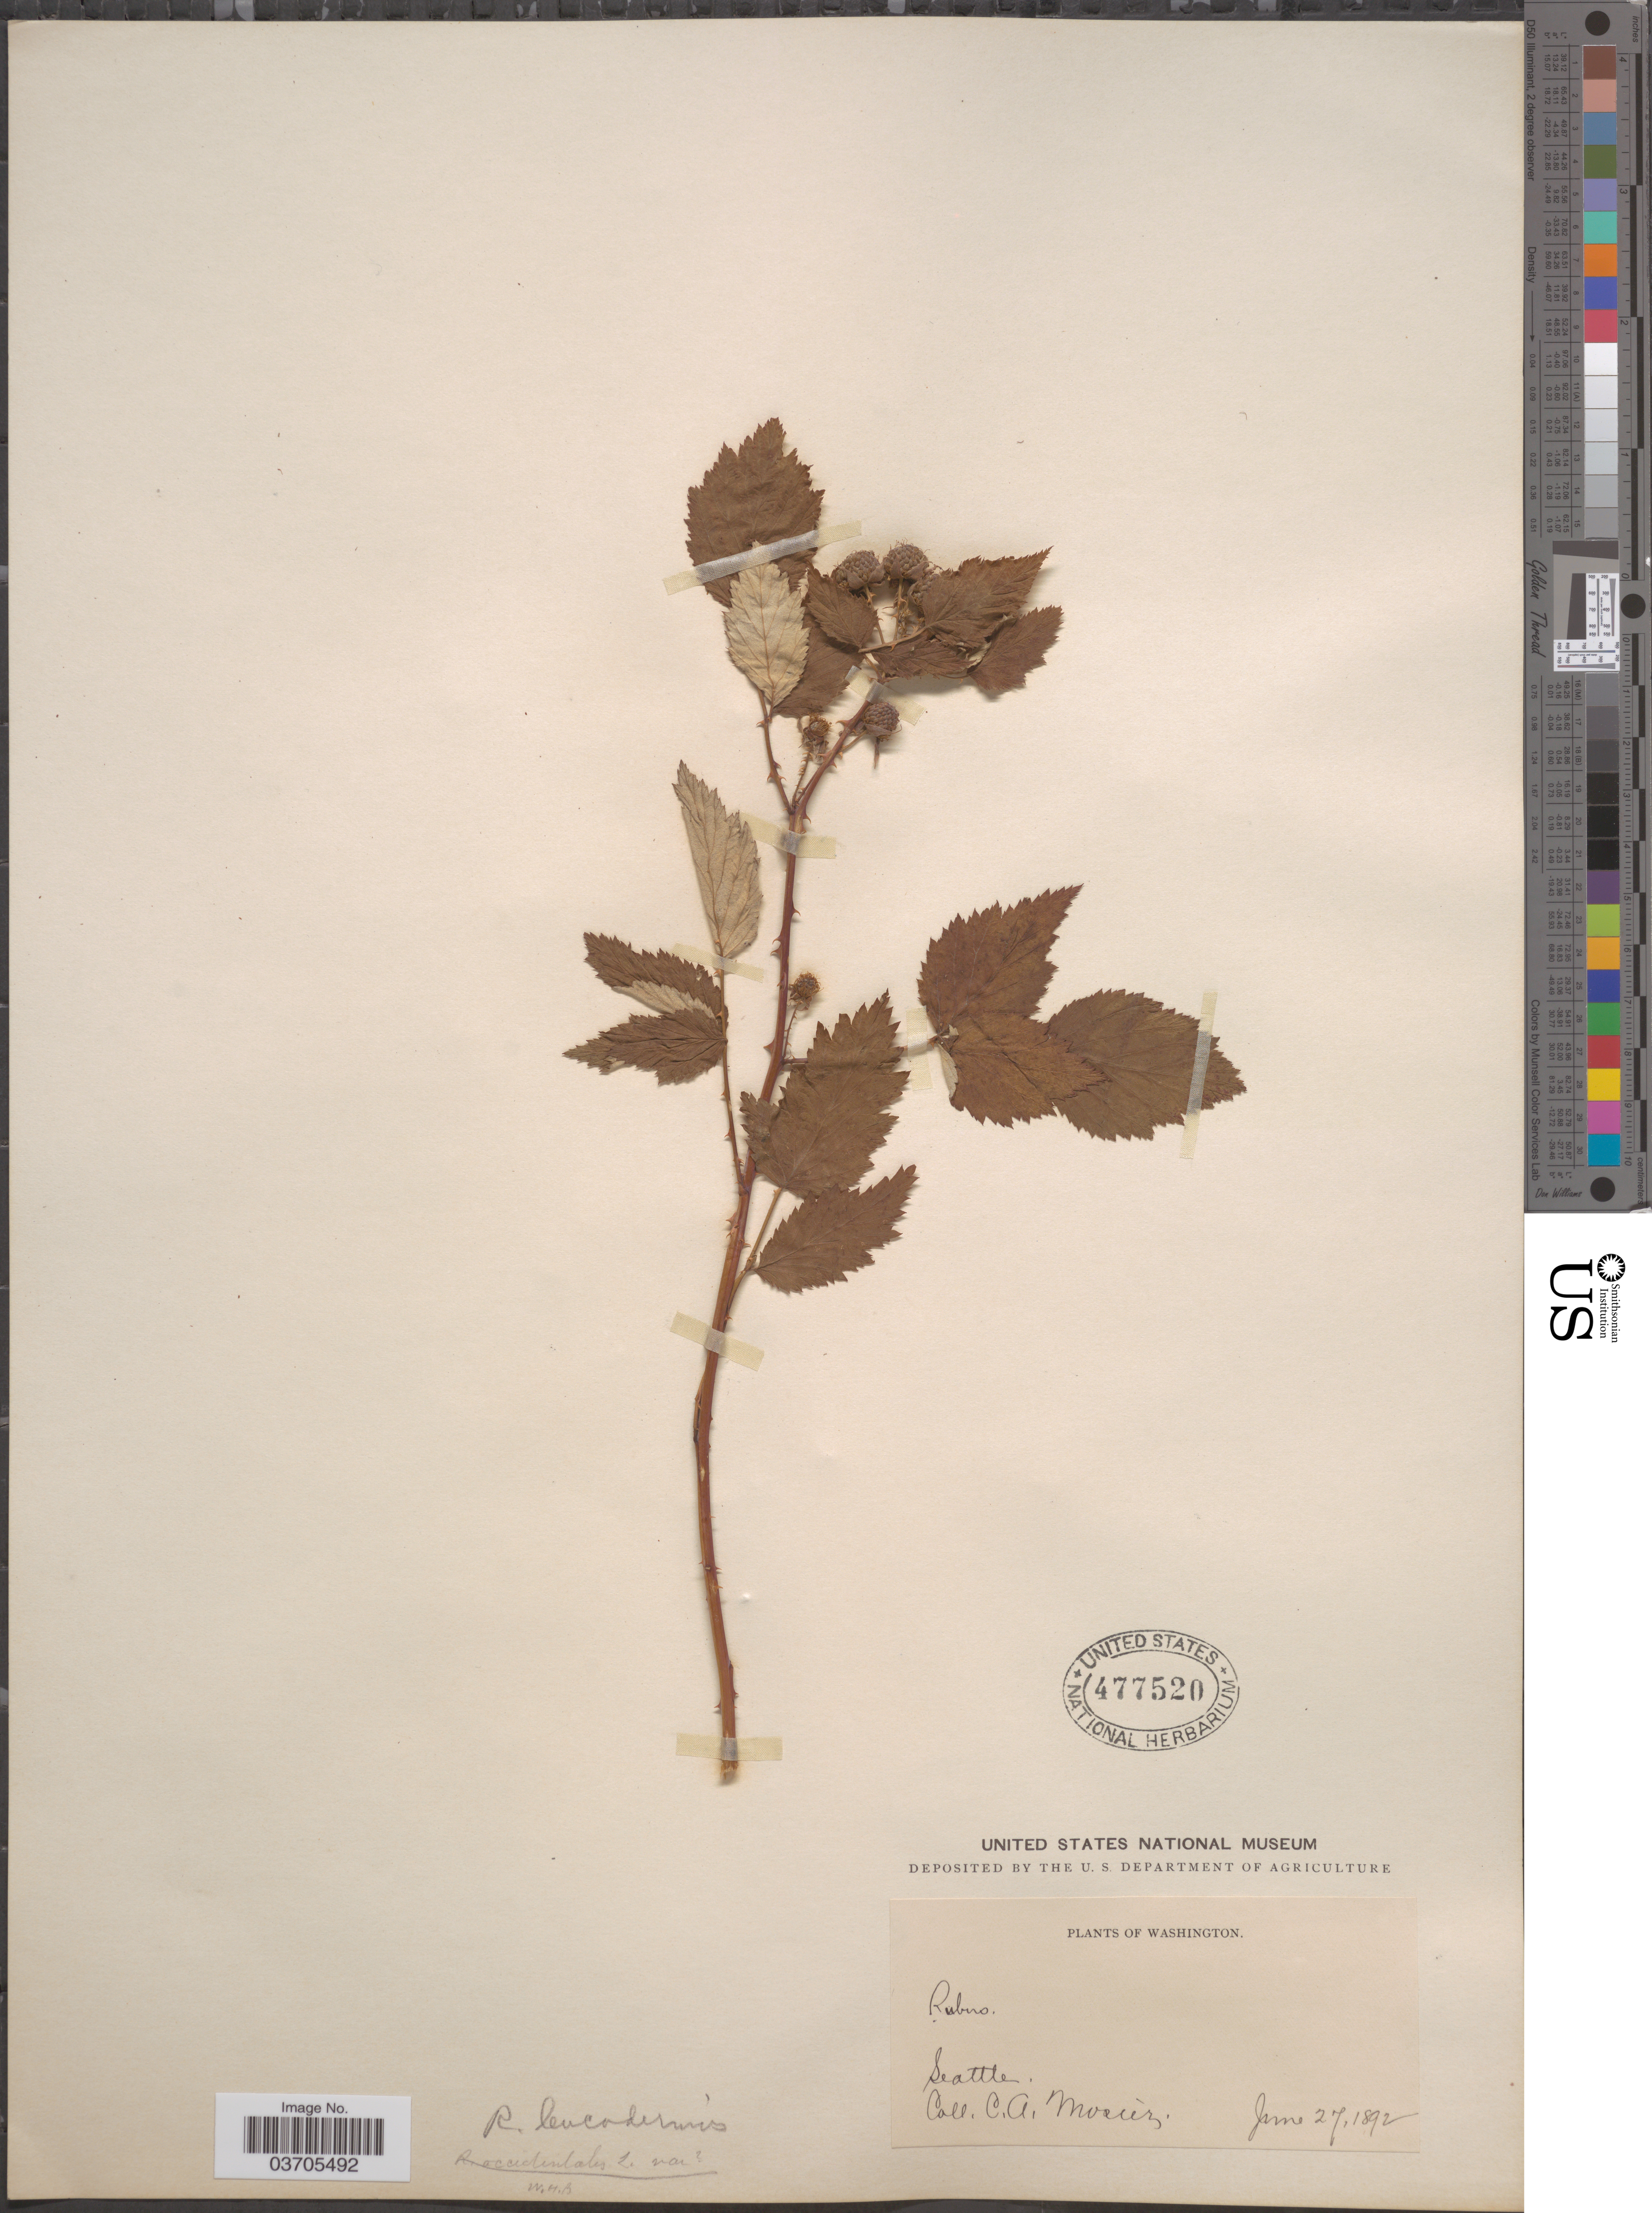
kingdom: Plantae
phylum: Tracheophyta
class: Magnoliopsida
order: Rosales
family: Rosaceae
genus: Rubus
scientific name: Rubus leucodermis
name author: Douglas ex Torr. & A. Gray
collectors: C. A. Mosier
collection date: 1892-06-27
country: United States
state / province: Washington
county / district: King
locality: Seattle.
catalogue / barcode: US 477520